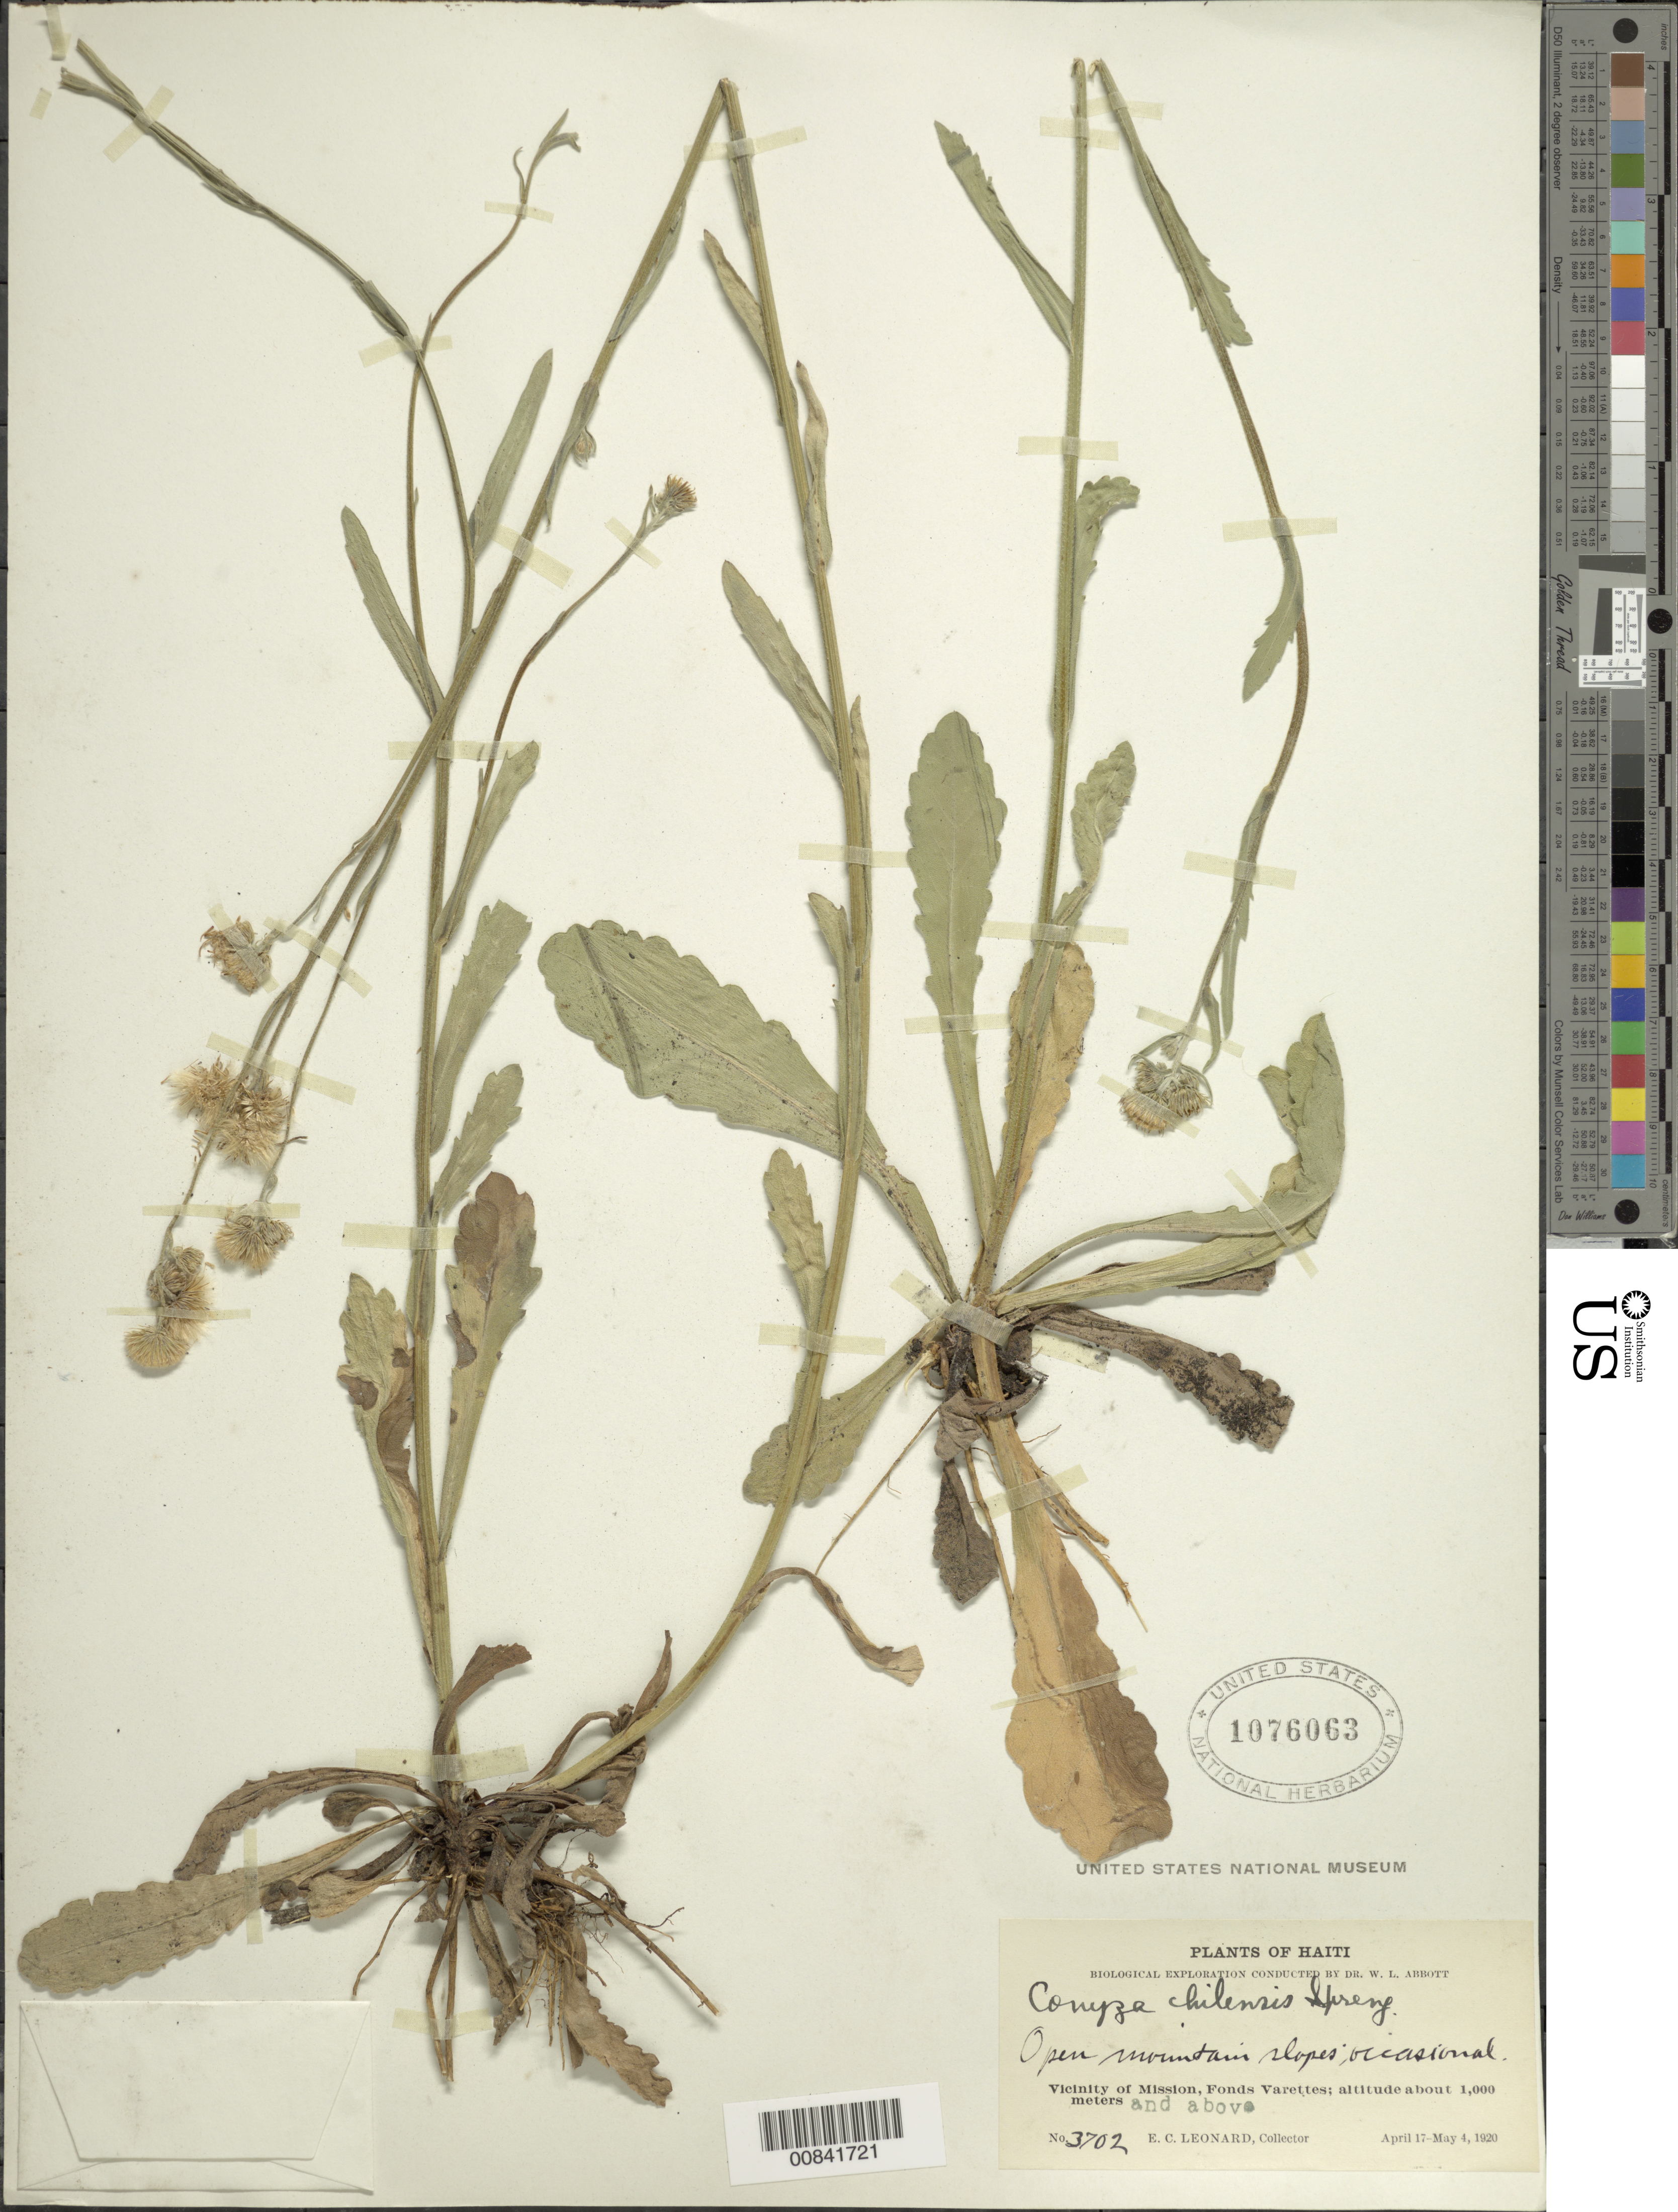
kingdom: Plantae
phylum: Tracheophyta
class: Magnoliopsida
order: Asterales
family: Asteraceae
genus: Conyza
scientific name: Conyza primulaefolia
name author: (Lam.) Cuatrec. & Lourteig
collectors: E. C. Leonard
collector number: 3702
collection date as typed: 17 Apr 1920 to 04 May 1920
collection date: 1920-04-17/1920-05-04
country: Haiti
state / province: Ouest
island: Hispaniola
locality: Vicinity of Mission, Fond Verrettes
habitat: Open mountain slopes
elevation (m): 1000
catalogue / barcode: US 1076063